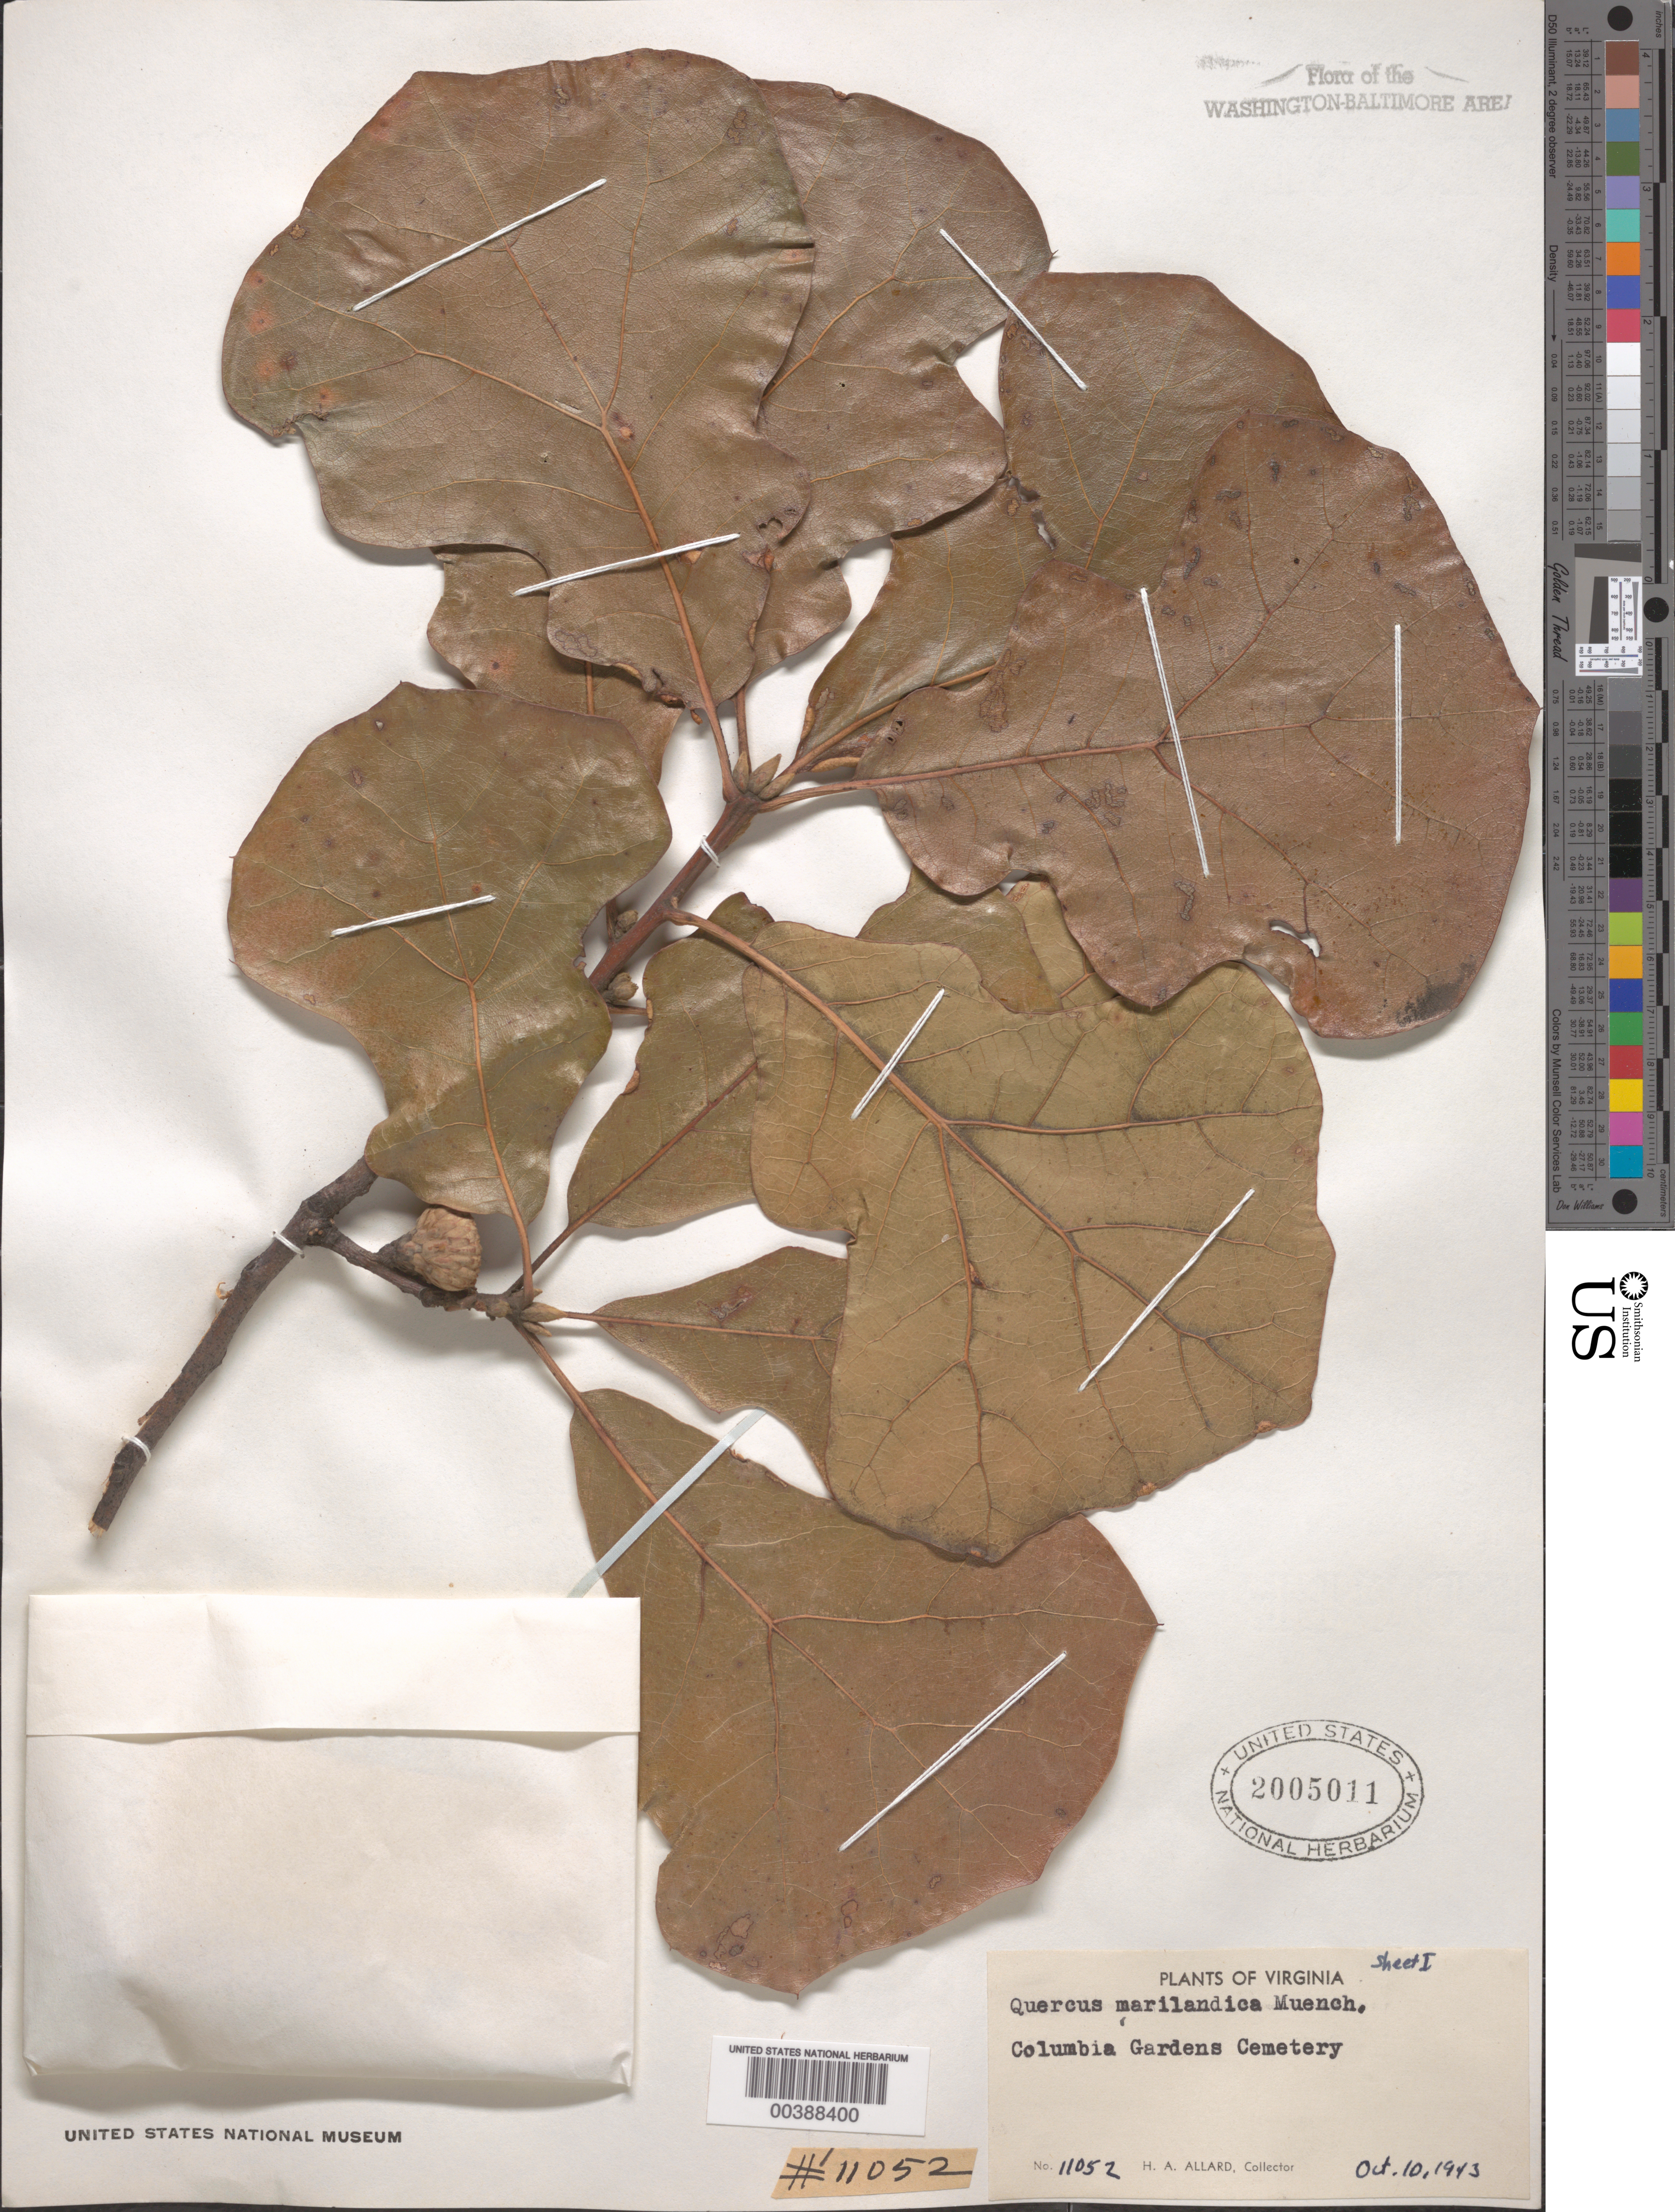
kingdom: Plantae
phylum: Tracheophyta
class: Magnoliopsida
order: Fagales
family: Fagaceae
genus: Quercus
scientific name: Quercus marilandica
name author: (L.) Münchh.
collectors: H. A. Allard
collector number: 11052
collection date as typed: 10 Oct 1943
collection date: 1943-10-10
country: United States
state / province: Virginia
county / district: Arlington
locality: Columbia Gardens Cemetery, Arlington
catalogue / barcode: US 2005011